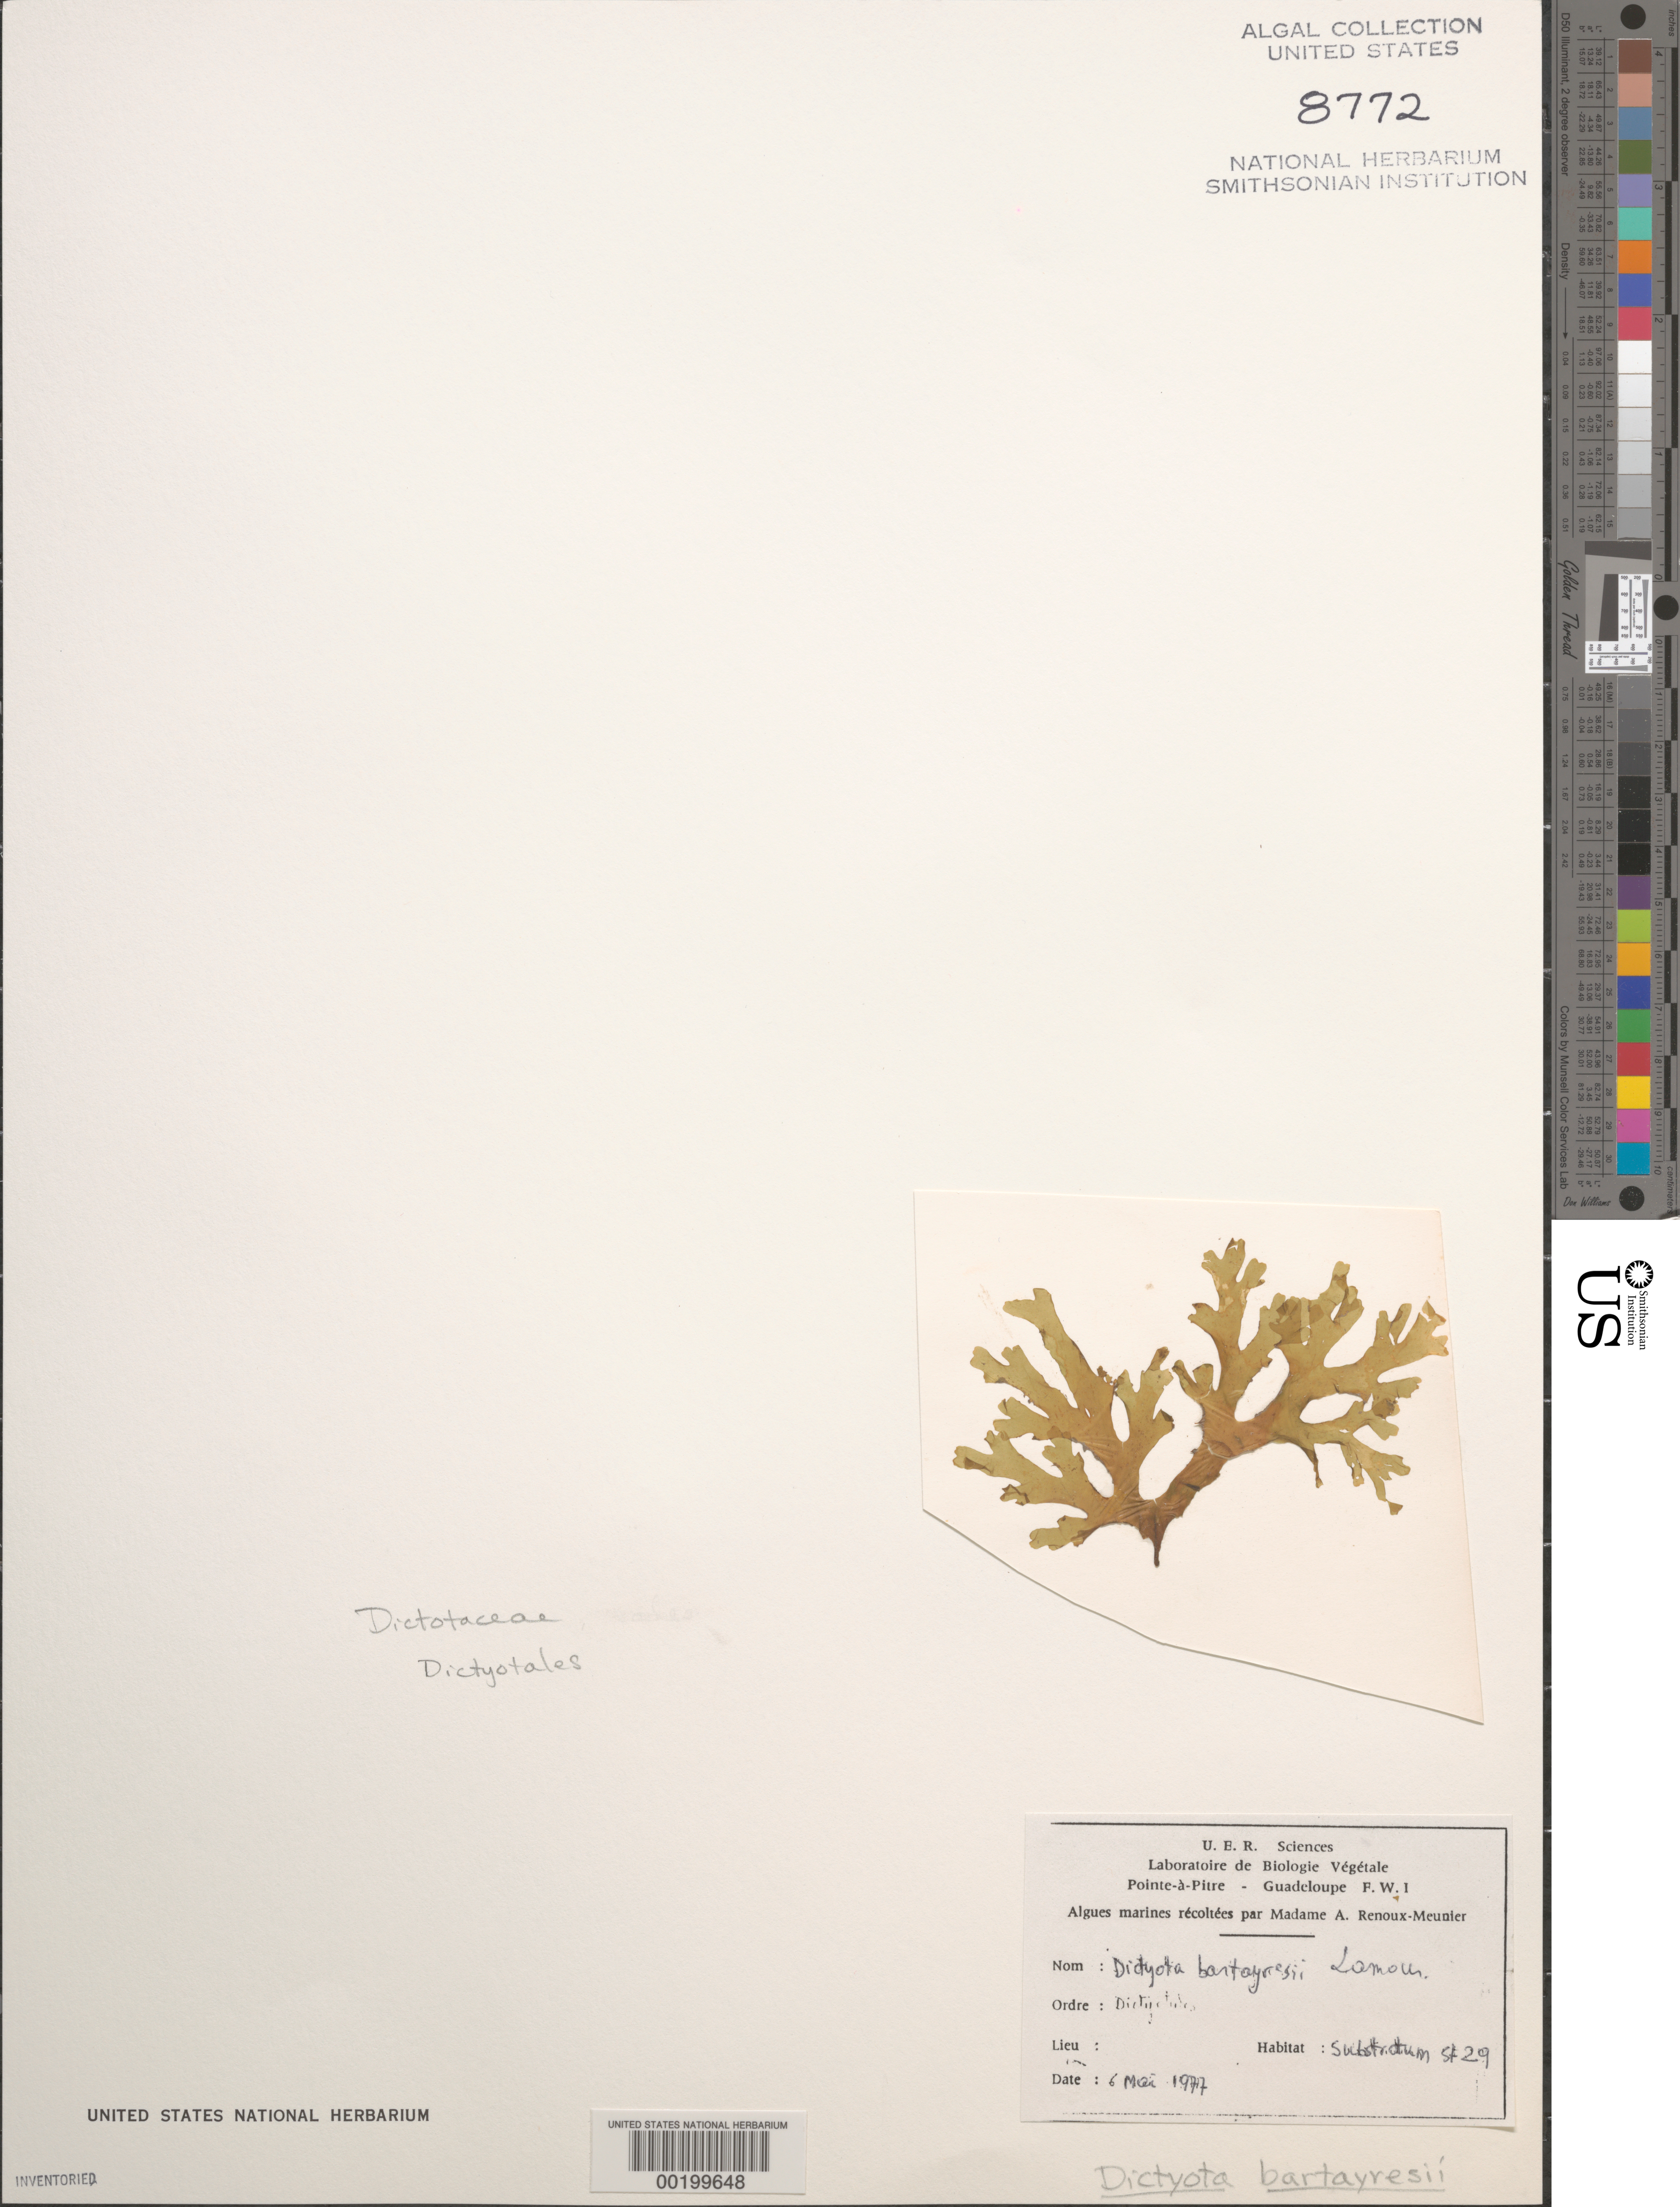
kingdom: Chromista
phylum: Ochrophyta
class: Phaeophyceae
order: Dictyotales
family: Dictyotaceae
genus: Dictyota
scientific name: Dictyota bartayresiana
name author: J.V.Lamouroux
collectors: A. Renoux-Meunier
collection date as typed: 06 May 1977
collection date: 1977-05-06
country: Guadeloupe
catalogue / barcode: US 8772